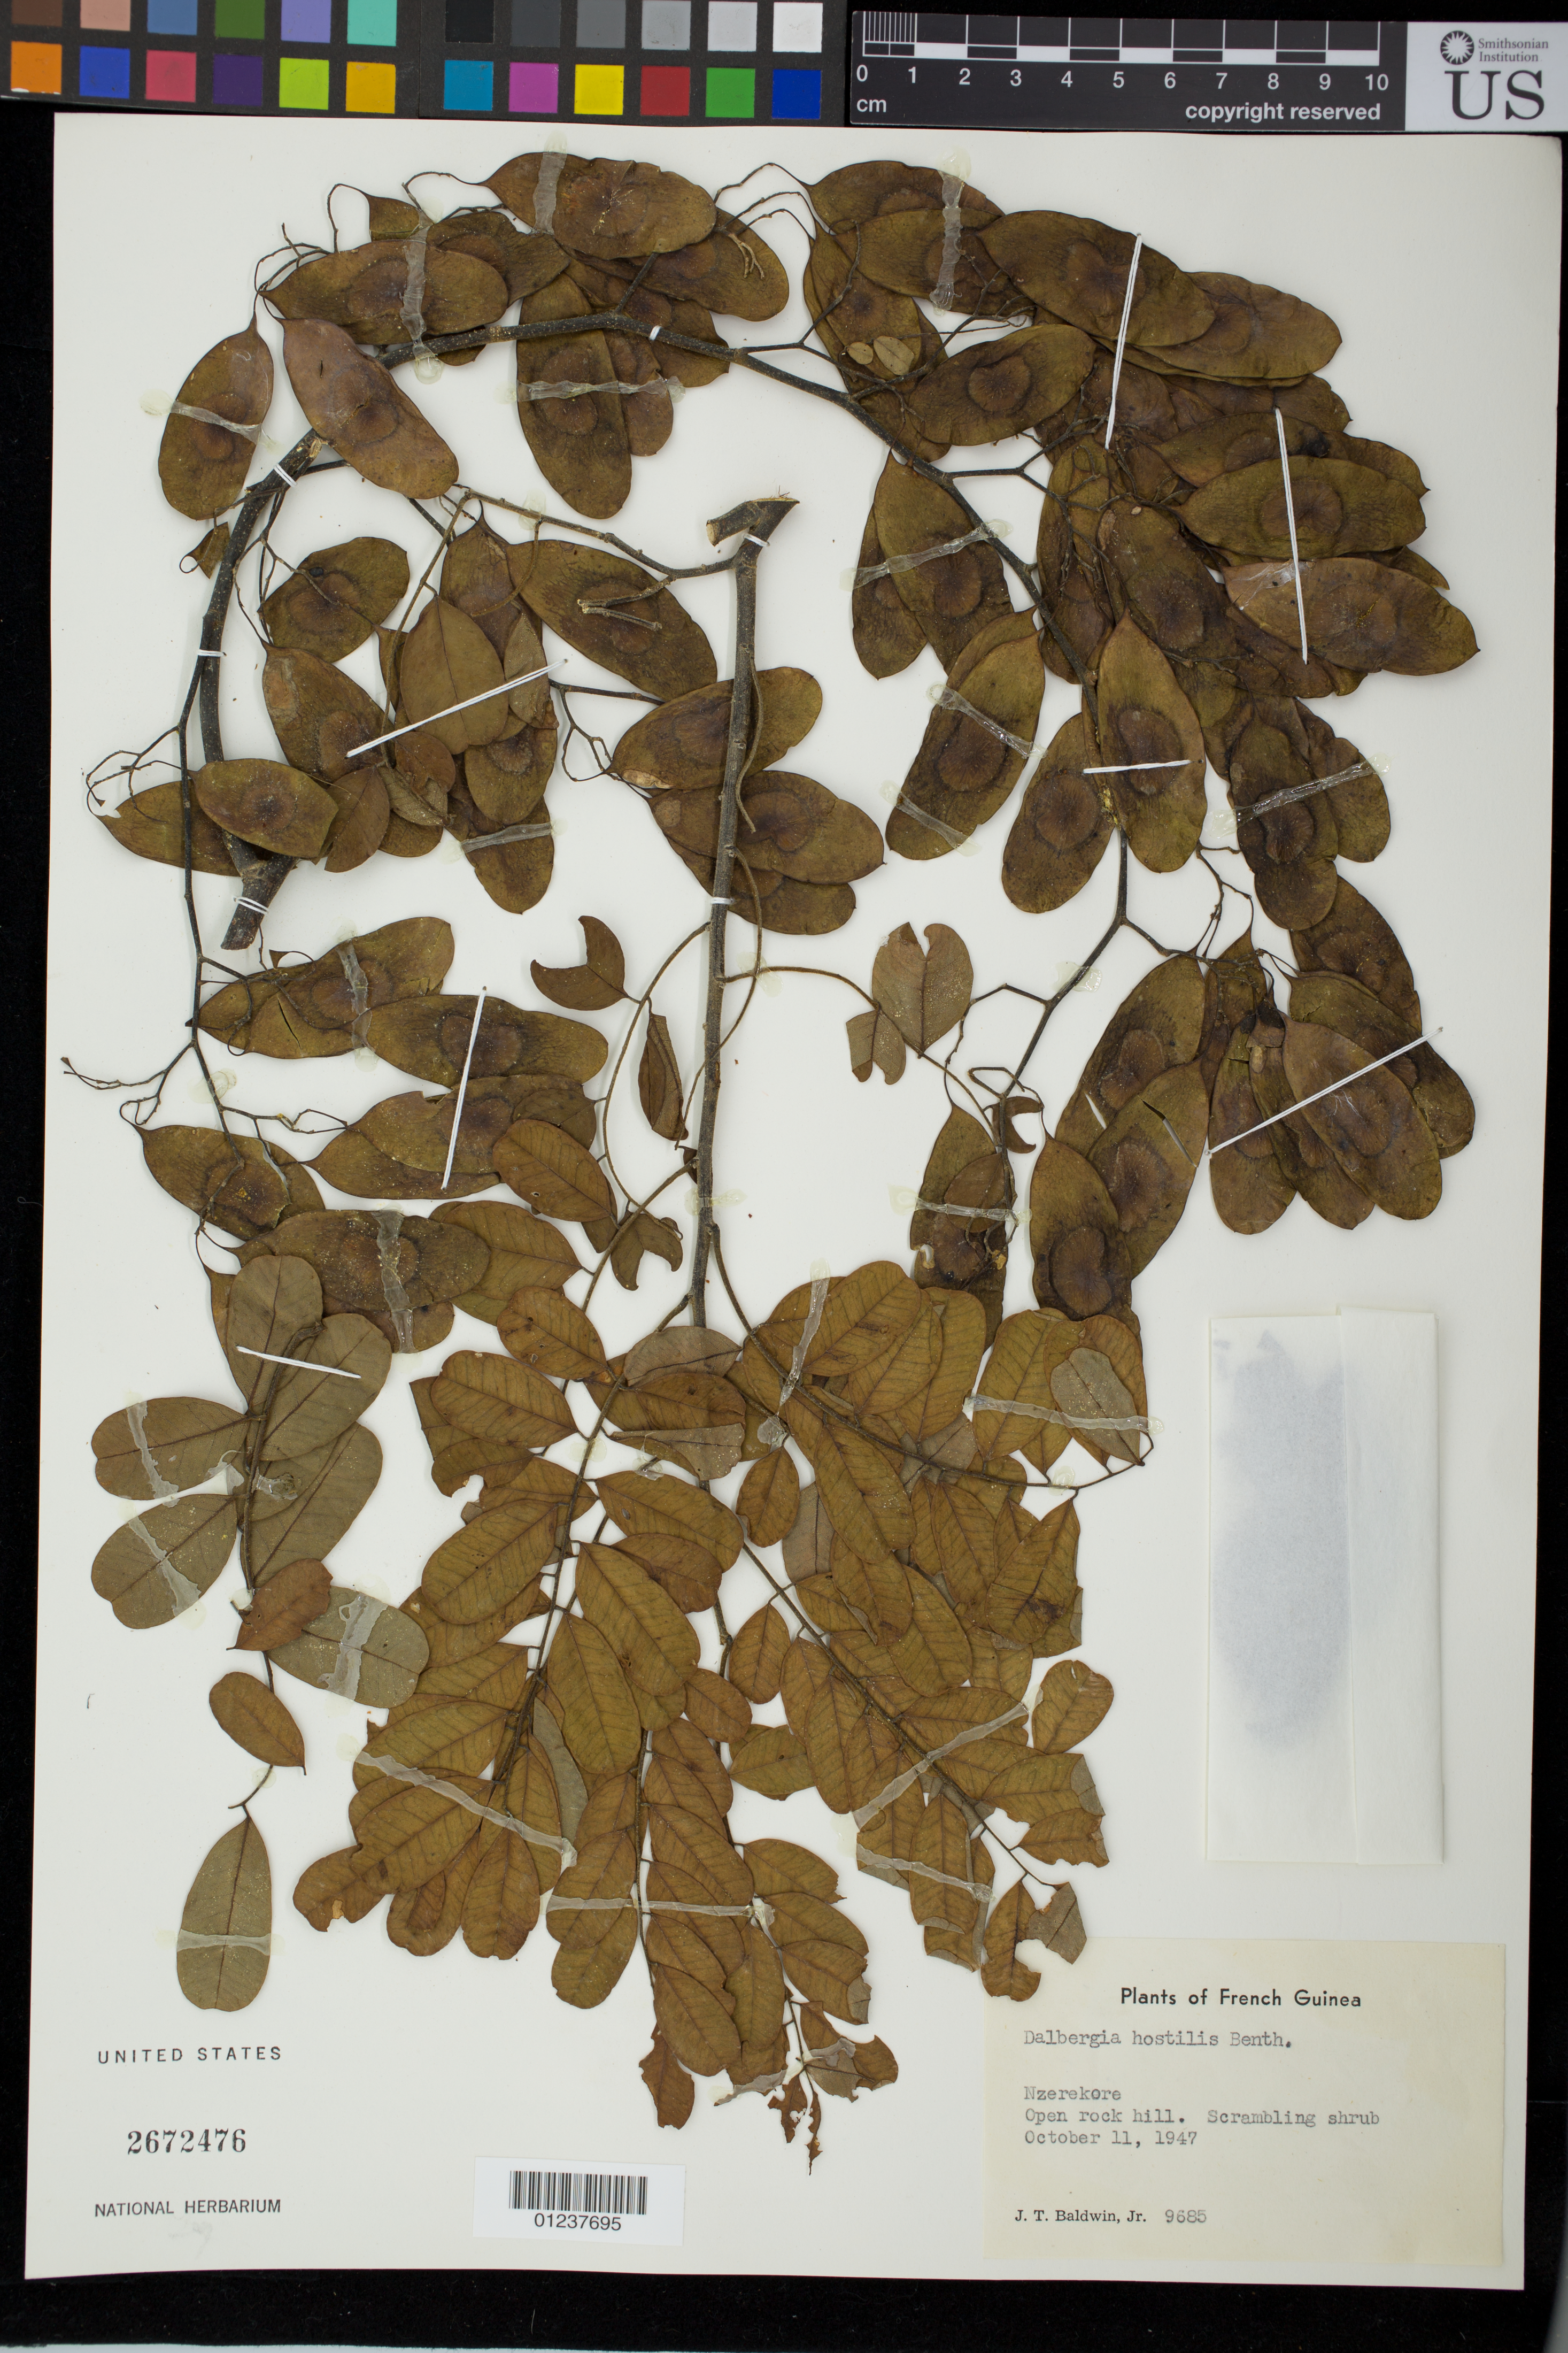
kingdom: Plantae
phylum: Tracheophyta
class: Magnoliopsida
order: Fabales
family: Fabaceae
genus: Dalbergia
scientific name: Dalbergia hostilis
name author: Benth.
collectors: J. T. Baldwin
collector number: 9685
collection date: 1947-10-11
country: Guinea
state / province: Nzerekore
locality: Open rock hill.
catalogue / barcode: US 2672476